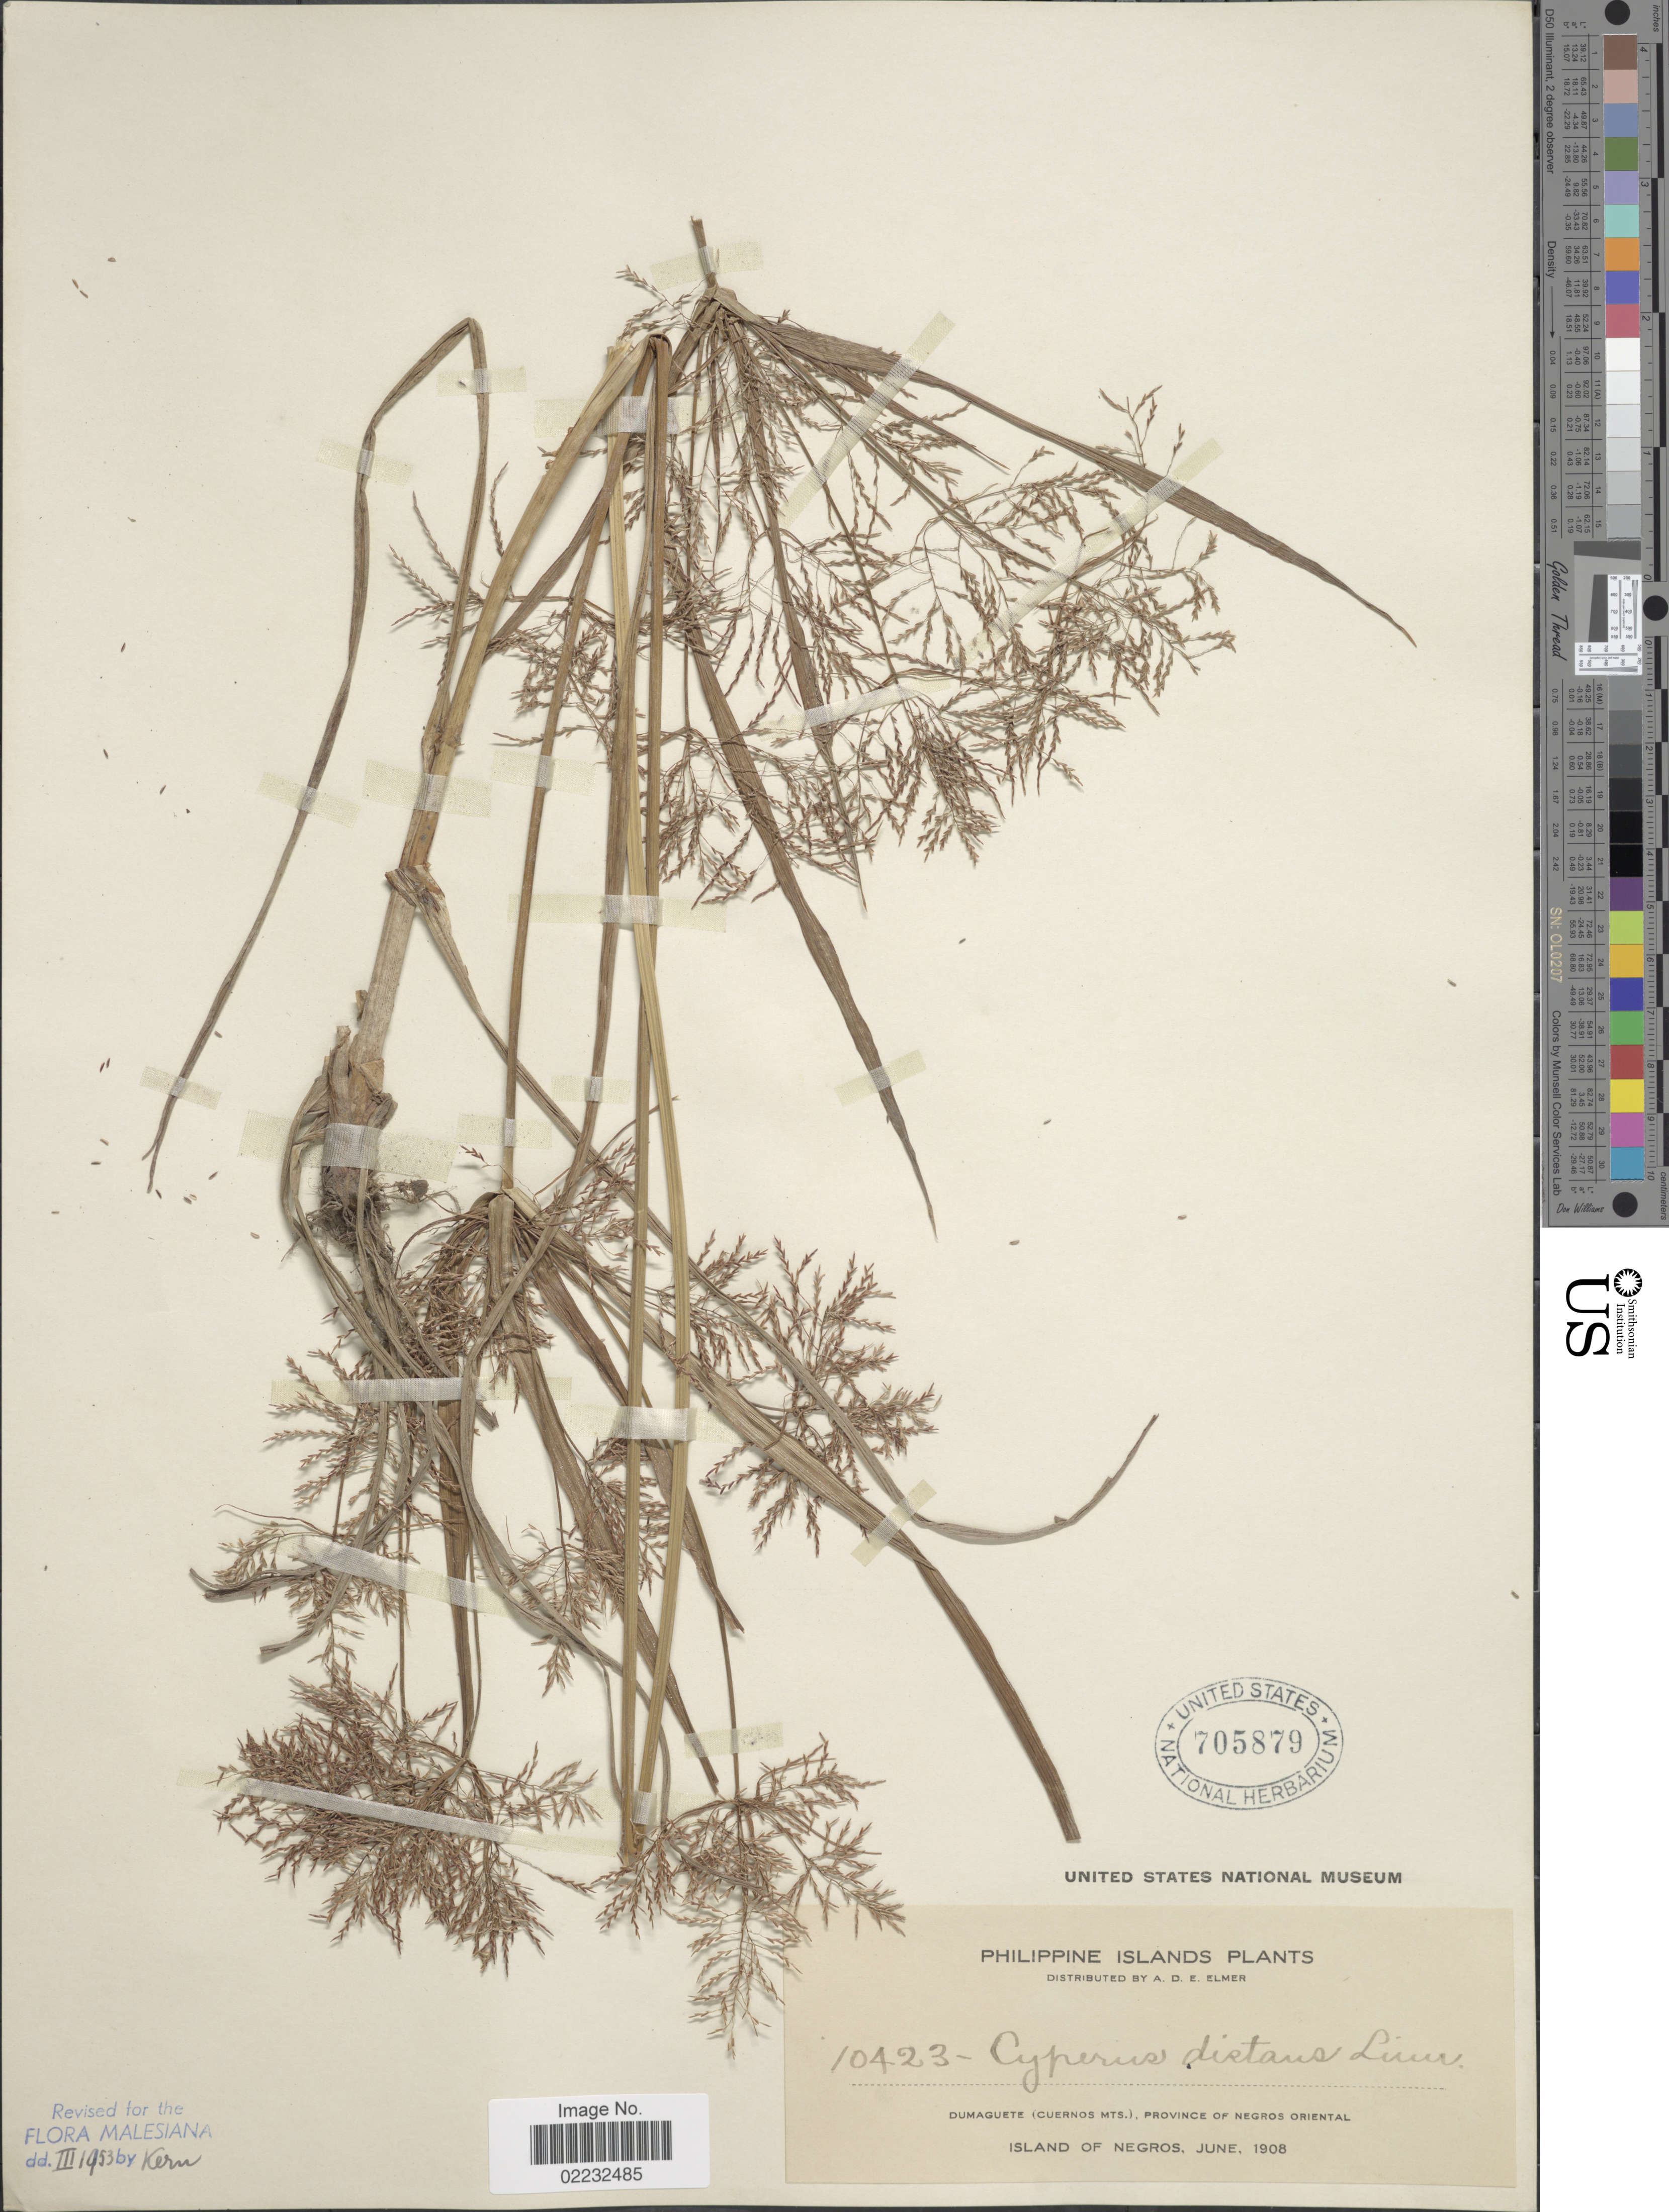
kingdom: Plantae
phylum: Tracheophyta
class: Liliopsida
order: Poales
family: Cyperaceae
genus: Cyperus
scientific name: Cyperus distans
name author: L. f.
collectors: A. D. E. Elmer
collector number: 10423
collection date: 1908-06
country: Philippines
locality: Dumaguete (cuernos Mts.), Province of Negros Oriental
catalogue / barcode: US 705879